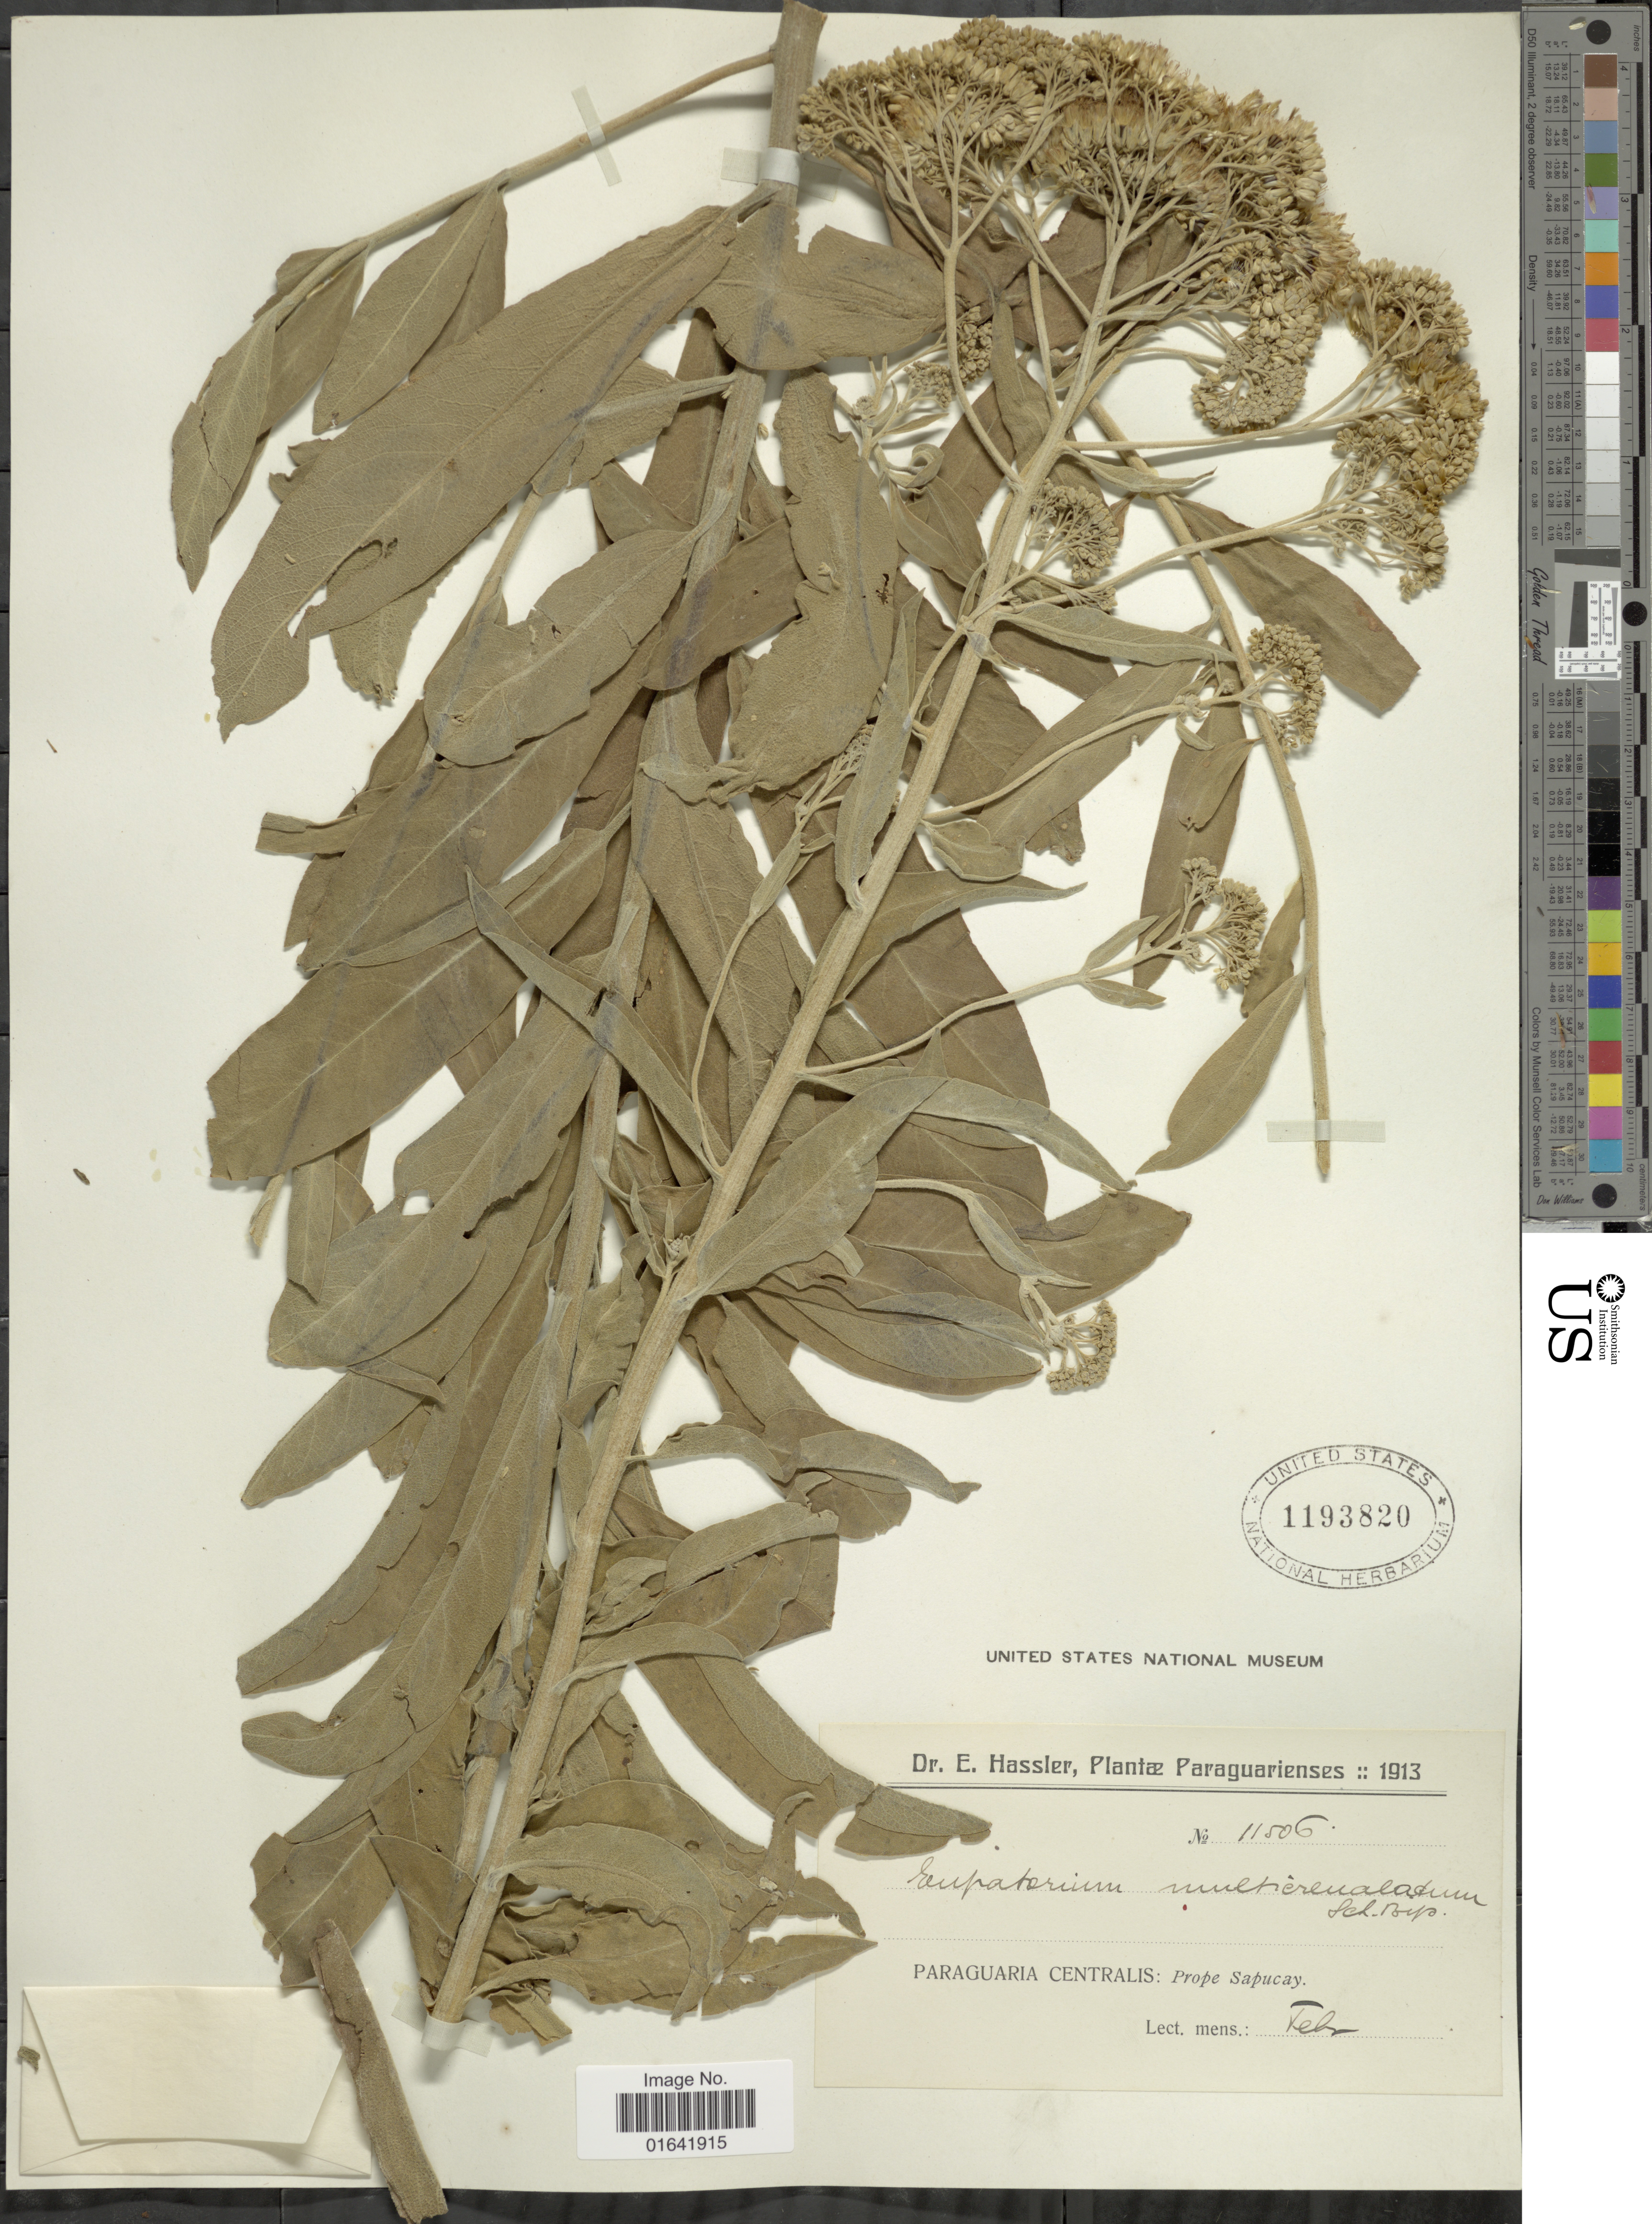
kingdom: Plantae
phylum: Tracheophyta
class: Magnoliopsida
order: Asterales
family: Asteraceae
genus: Disynaphia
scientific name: Disynaphia multicrenulata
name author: (Sch. Bip. ex Baker) R.M. King & H. Rob.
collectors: E. Hassler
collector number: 11506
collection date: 1913-02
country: Paraguay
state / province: Central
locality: Prope Sapucay.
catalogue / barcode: US 1193820